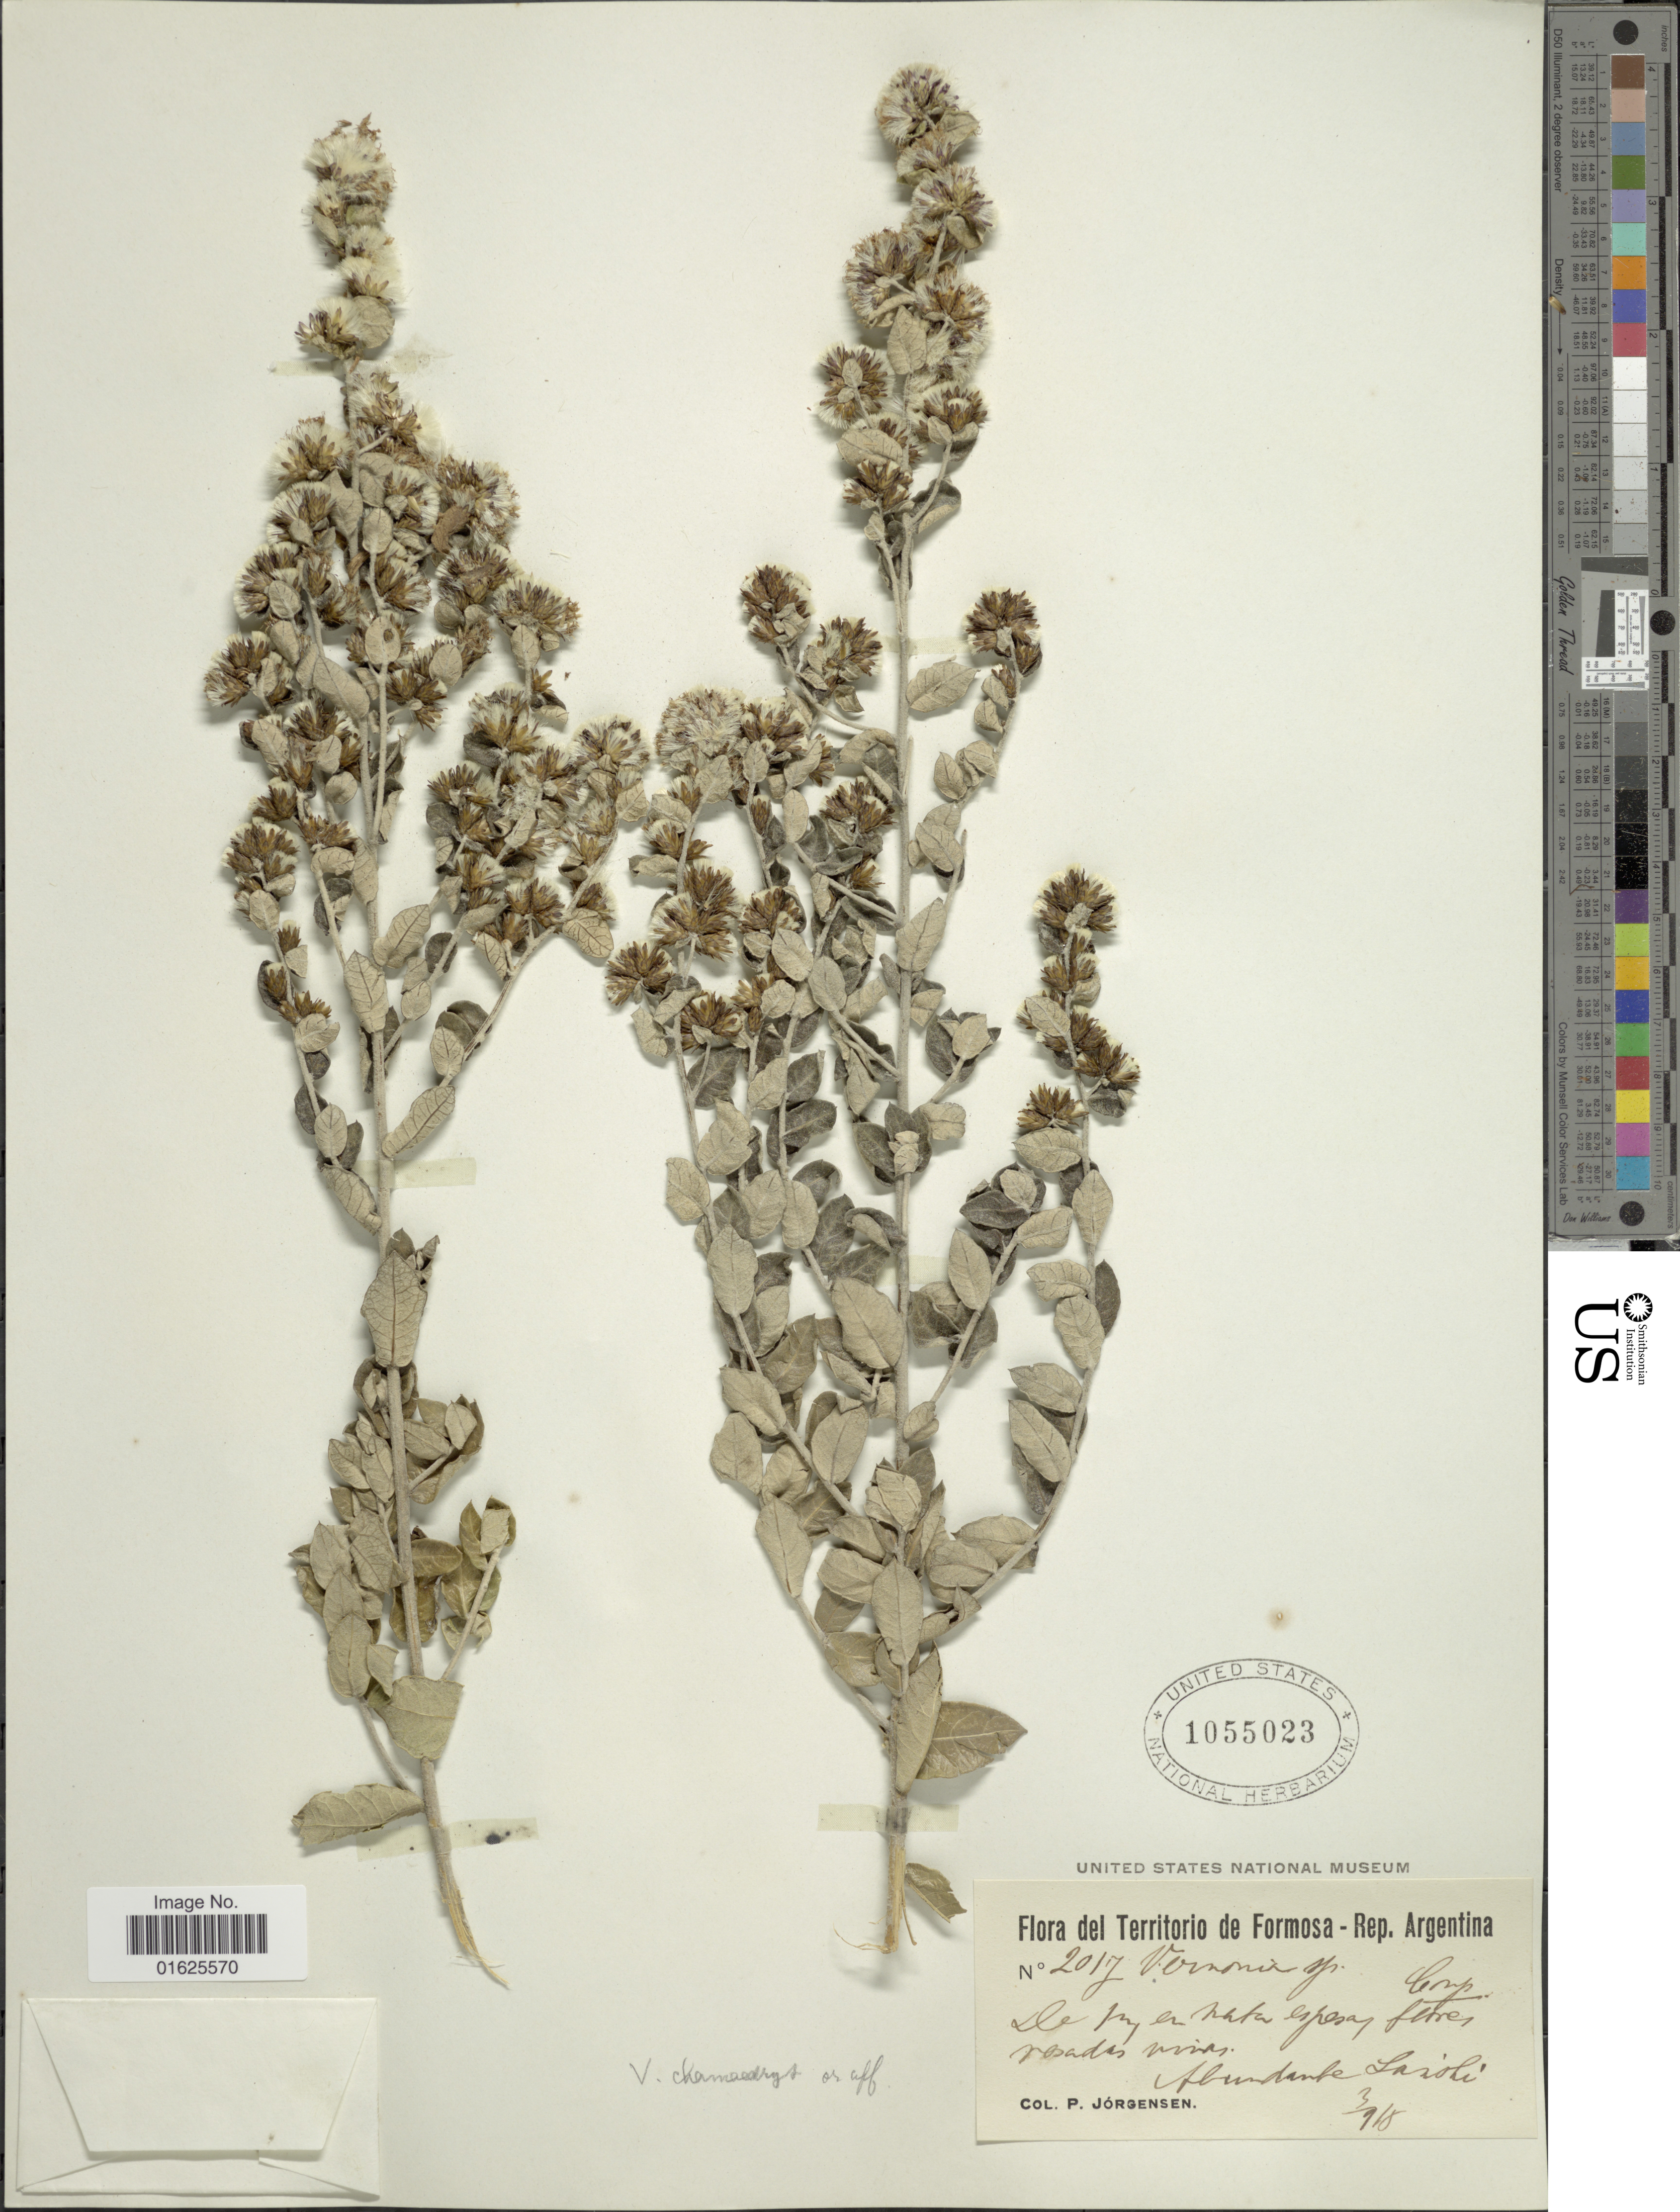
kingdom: Plantae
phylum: Tracheophyta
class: Magnoliopsida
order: Asterales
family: Asteraceae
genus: Vernonanthura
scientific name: Vernonanthura chamaedrys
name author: (Less.) H. Rob.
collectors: P. Jörgensen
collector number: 2017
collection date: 1918-03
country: Argentina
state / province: Formosa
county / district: Laishí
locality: Laishi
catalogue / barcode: US 1055023